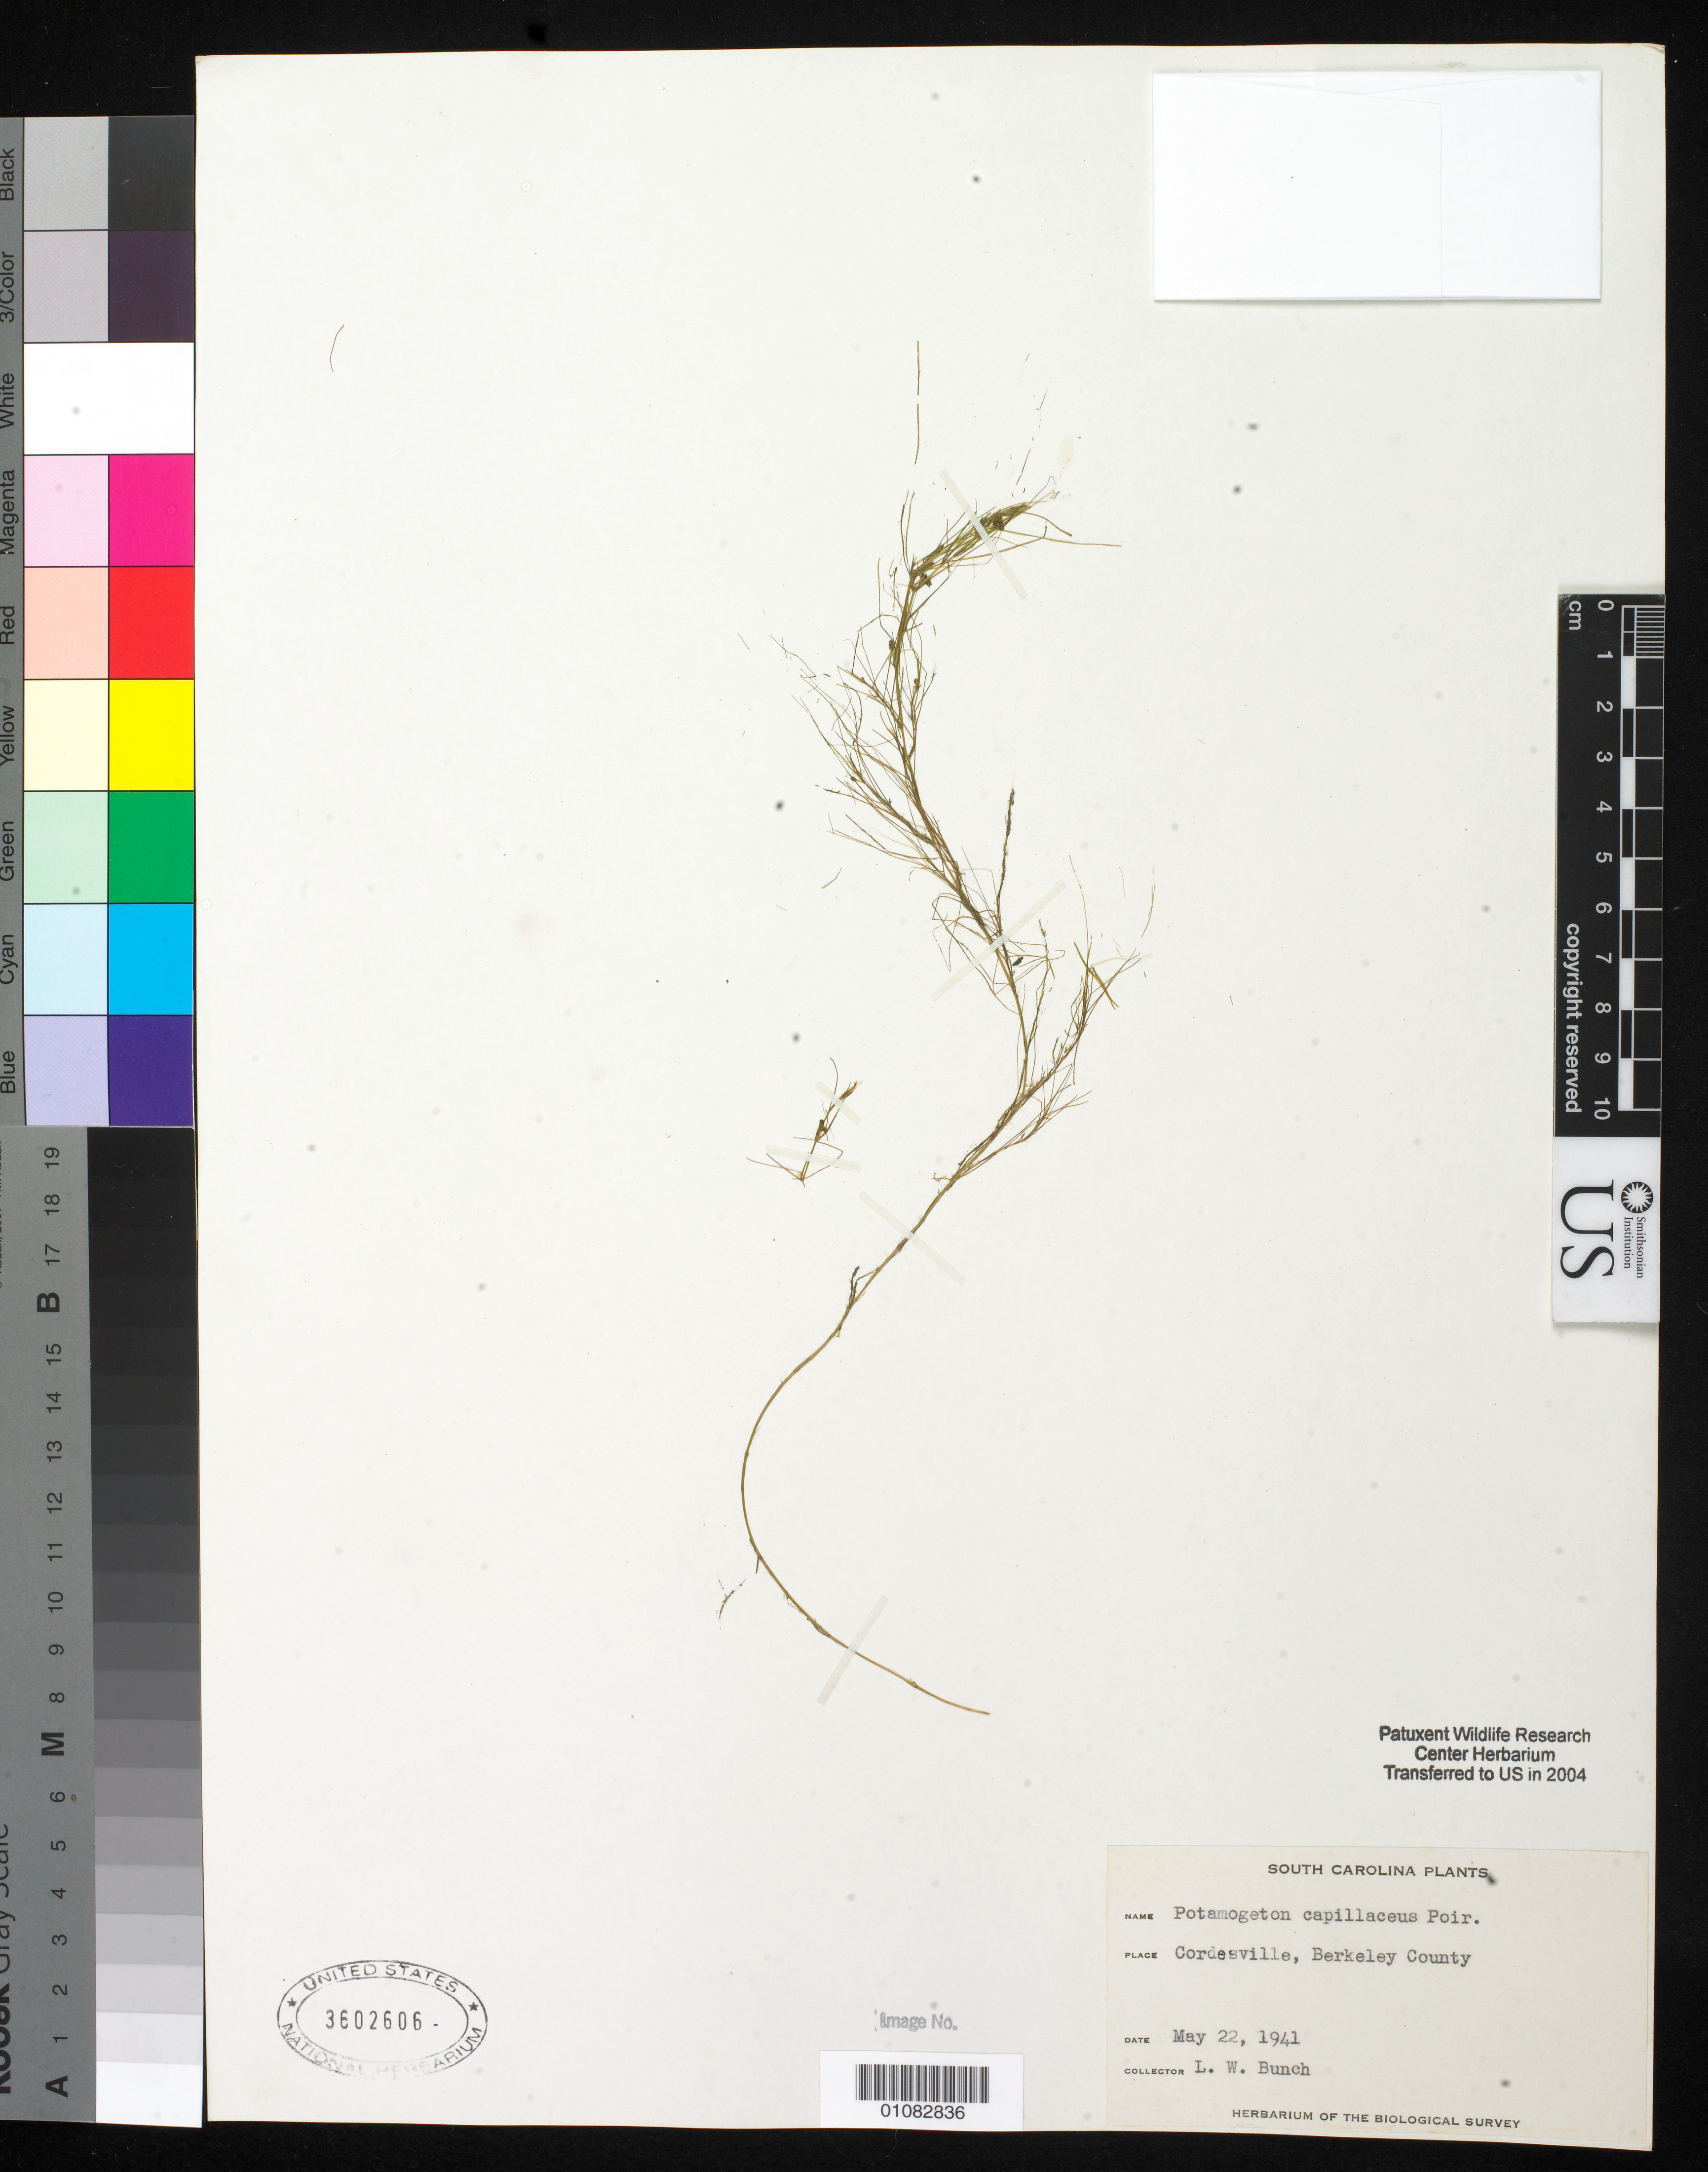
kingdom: Plantae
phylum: Tracheophyta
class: Liliopsida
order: Alismatales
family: Potamogetonaceae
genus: Potamogeton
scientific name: Potamogeton capillaceus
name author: Poir.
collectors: L. Bunch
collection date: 1941-05-22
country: United States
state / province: South Carolina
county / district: Berkeley County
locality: Cordesville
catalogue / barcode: US 3602606